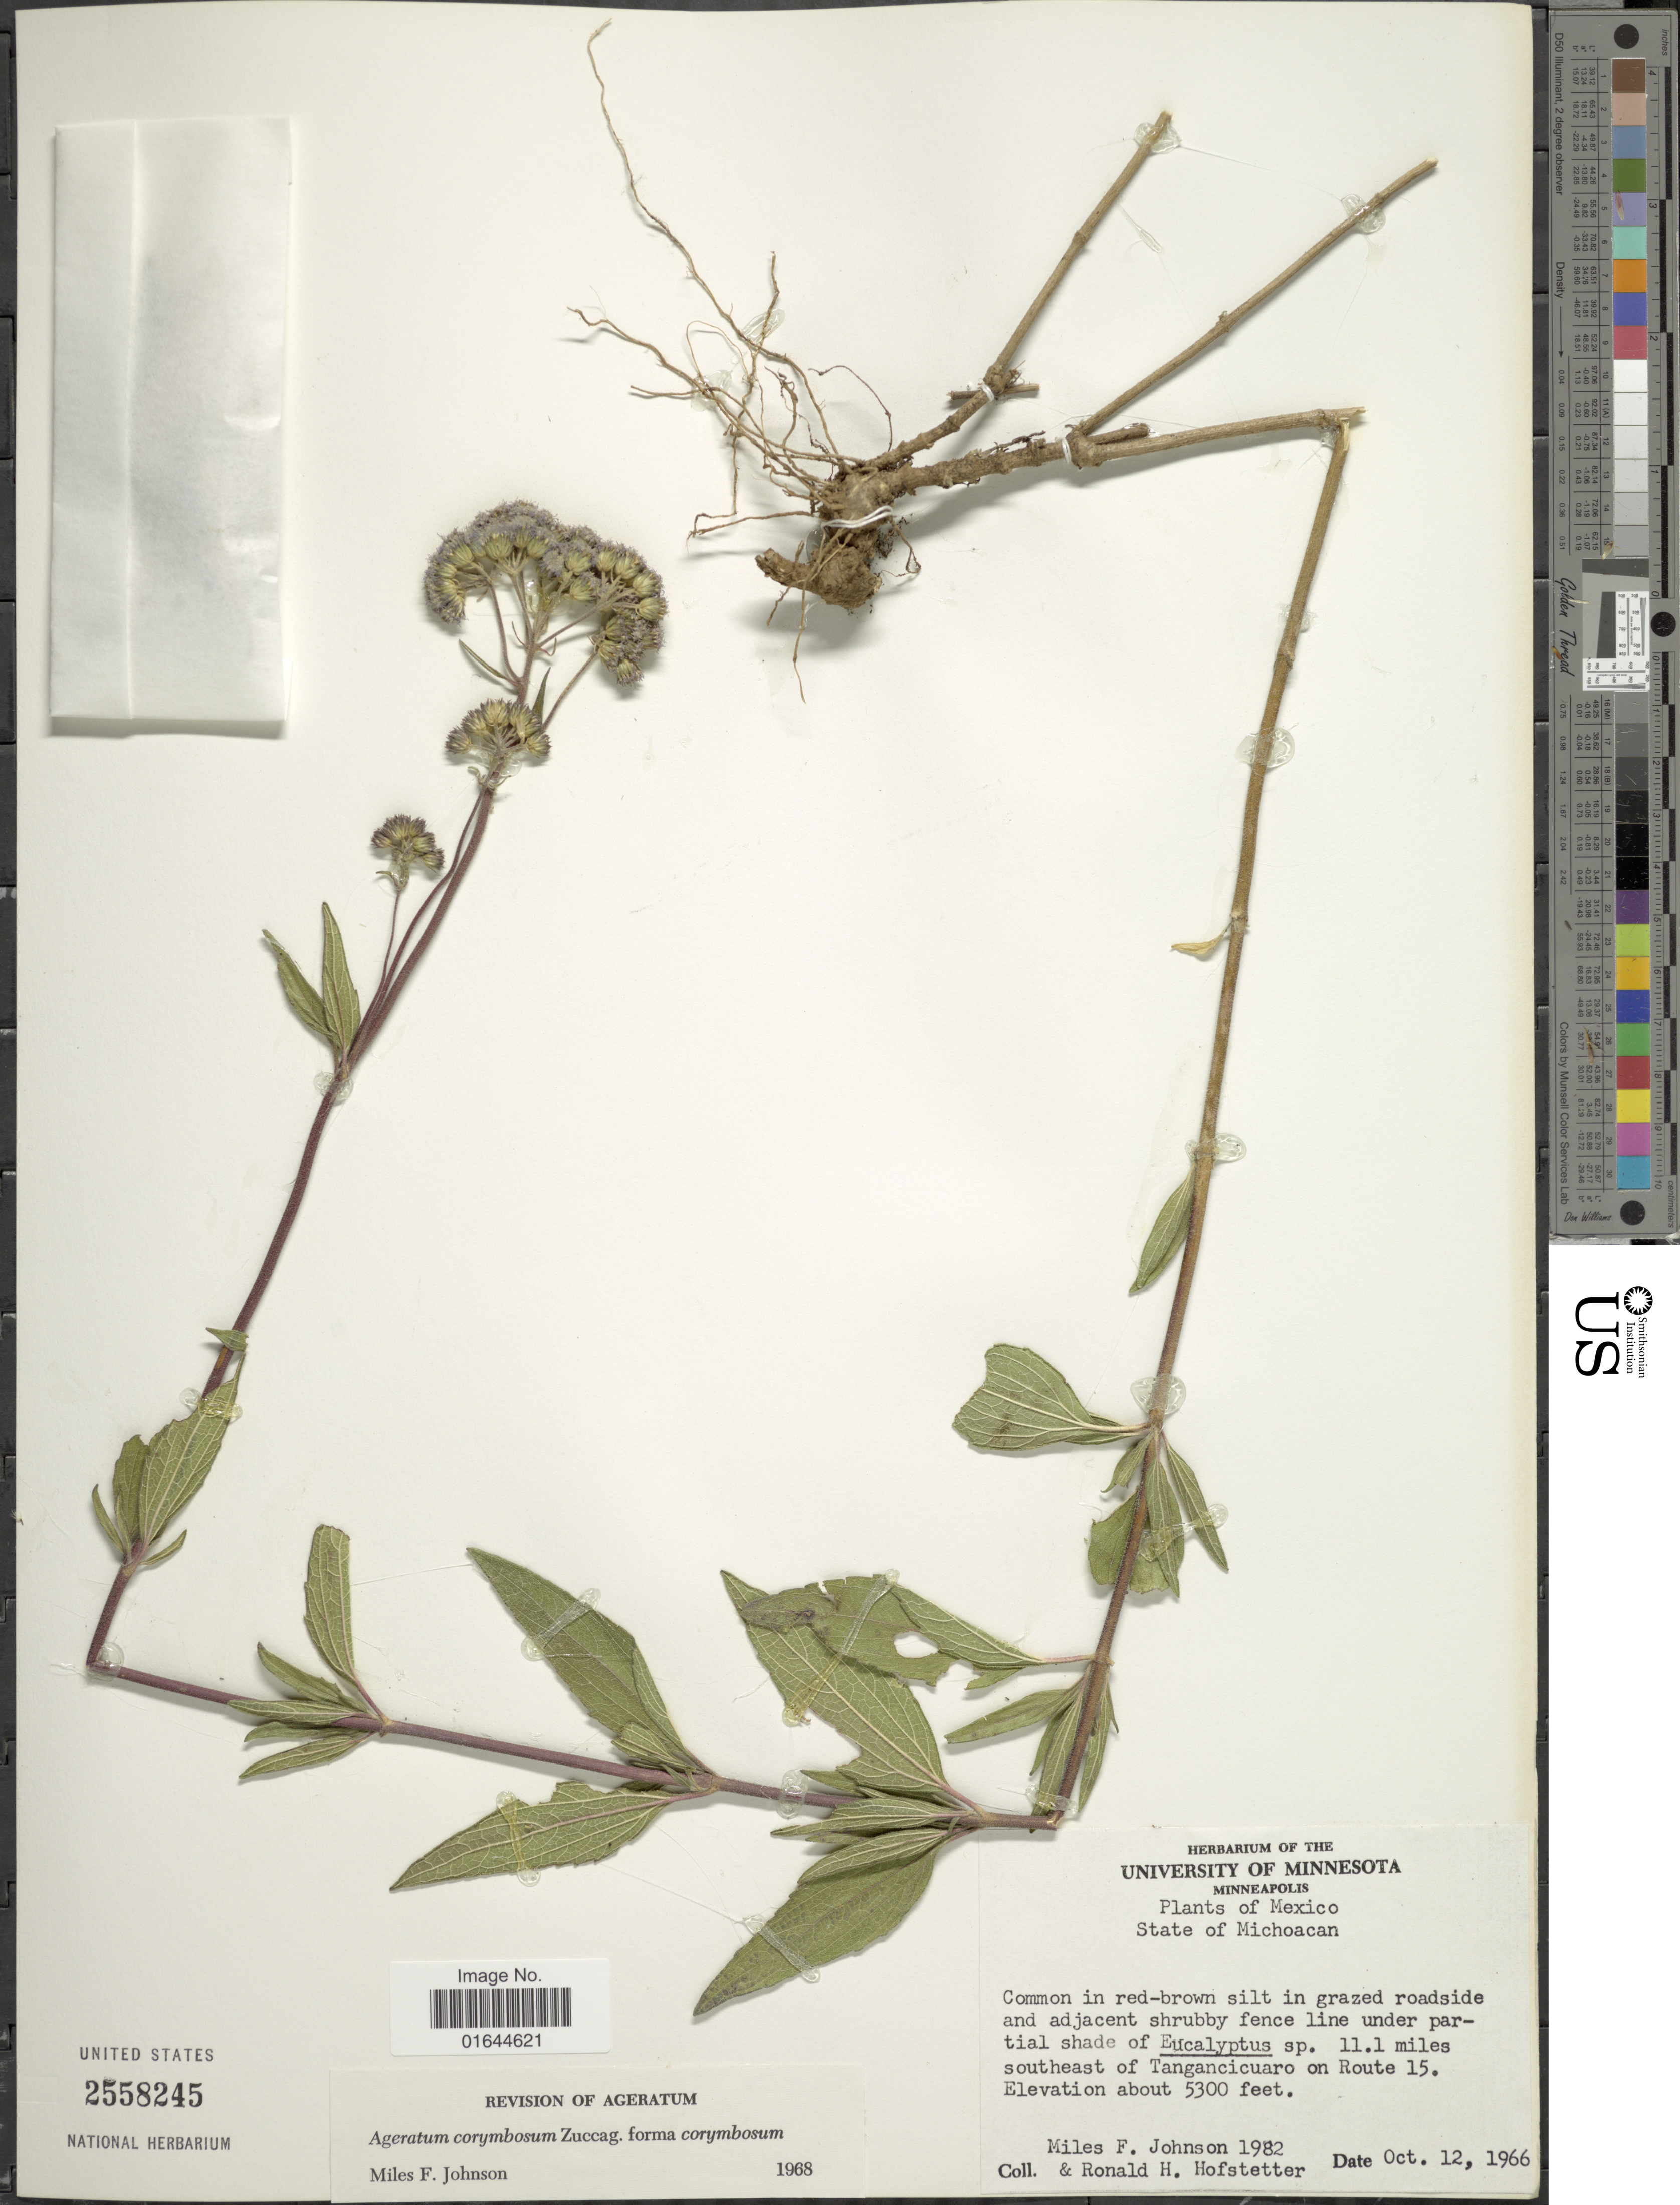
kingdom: Plantae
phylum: Tracheophyta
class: Magnoliopsida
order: Asterales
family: Asteraceae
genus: Ageratum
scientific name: Ageratum corymbosum f. corymbosum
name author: Zuccagni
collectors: M. F. Johnson & R. Hofstetter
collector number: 1982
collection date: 1966-10-12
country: Mexico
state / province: Michoacán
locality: Mexico, State of Michoacanm 11.1 miles southeast of Tangancicuaro on Route 15.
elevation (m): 1615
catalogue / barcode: US 2558245